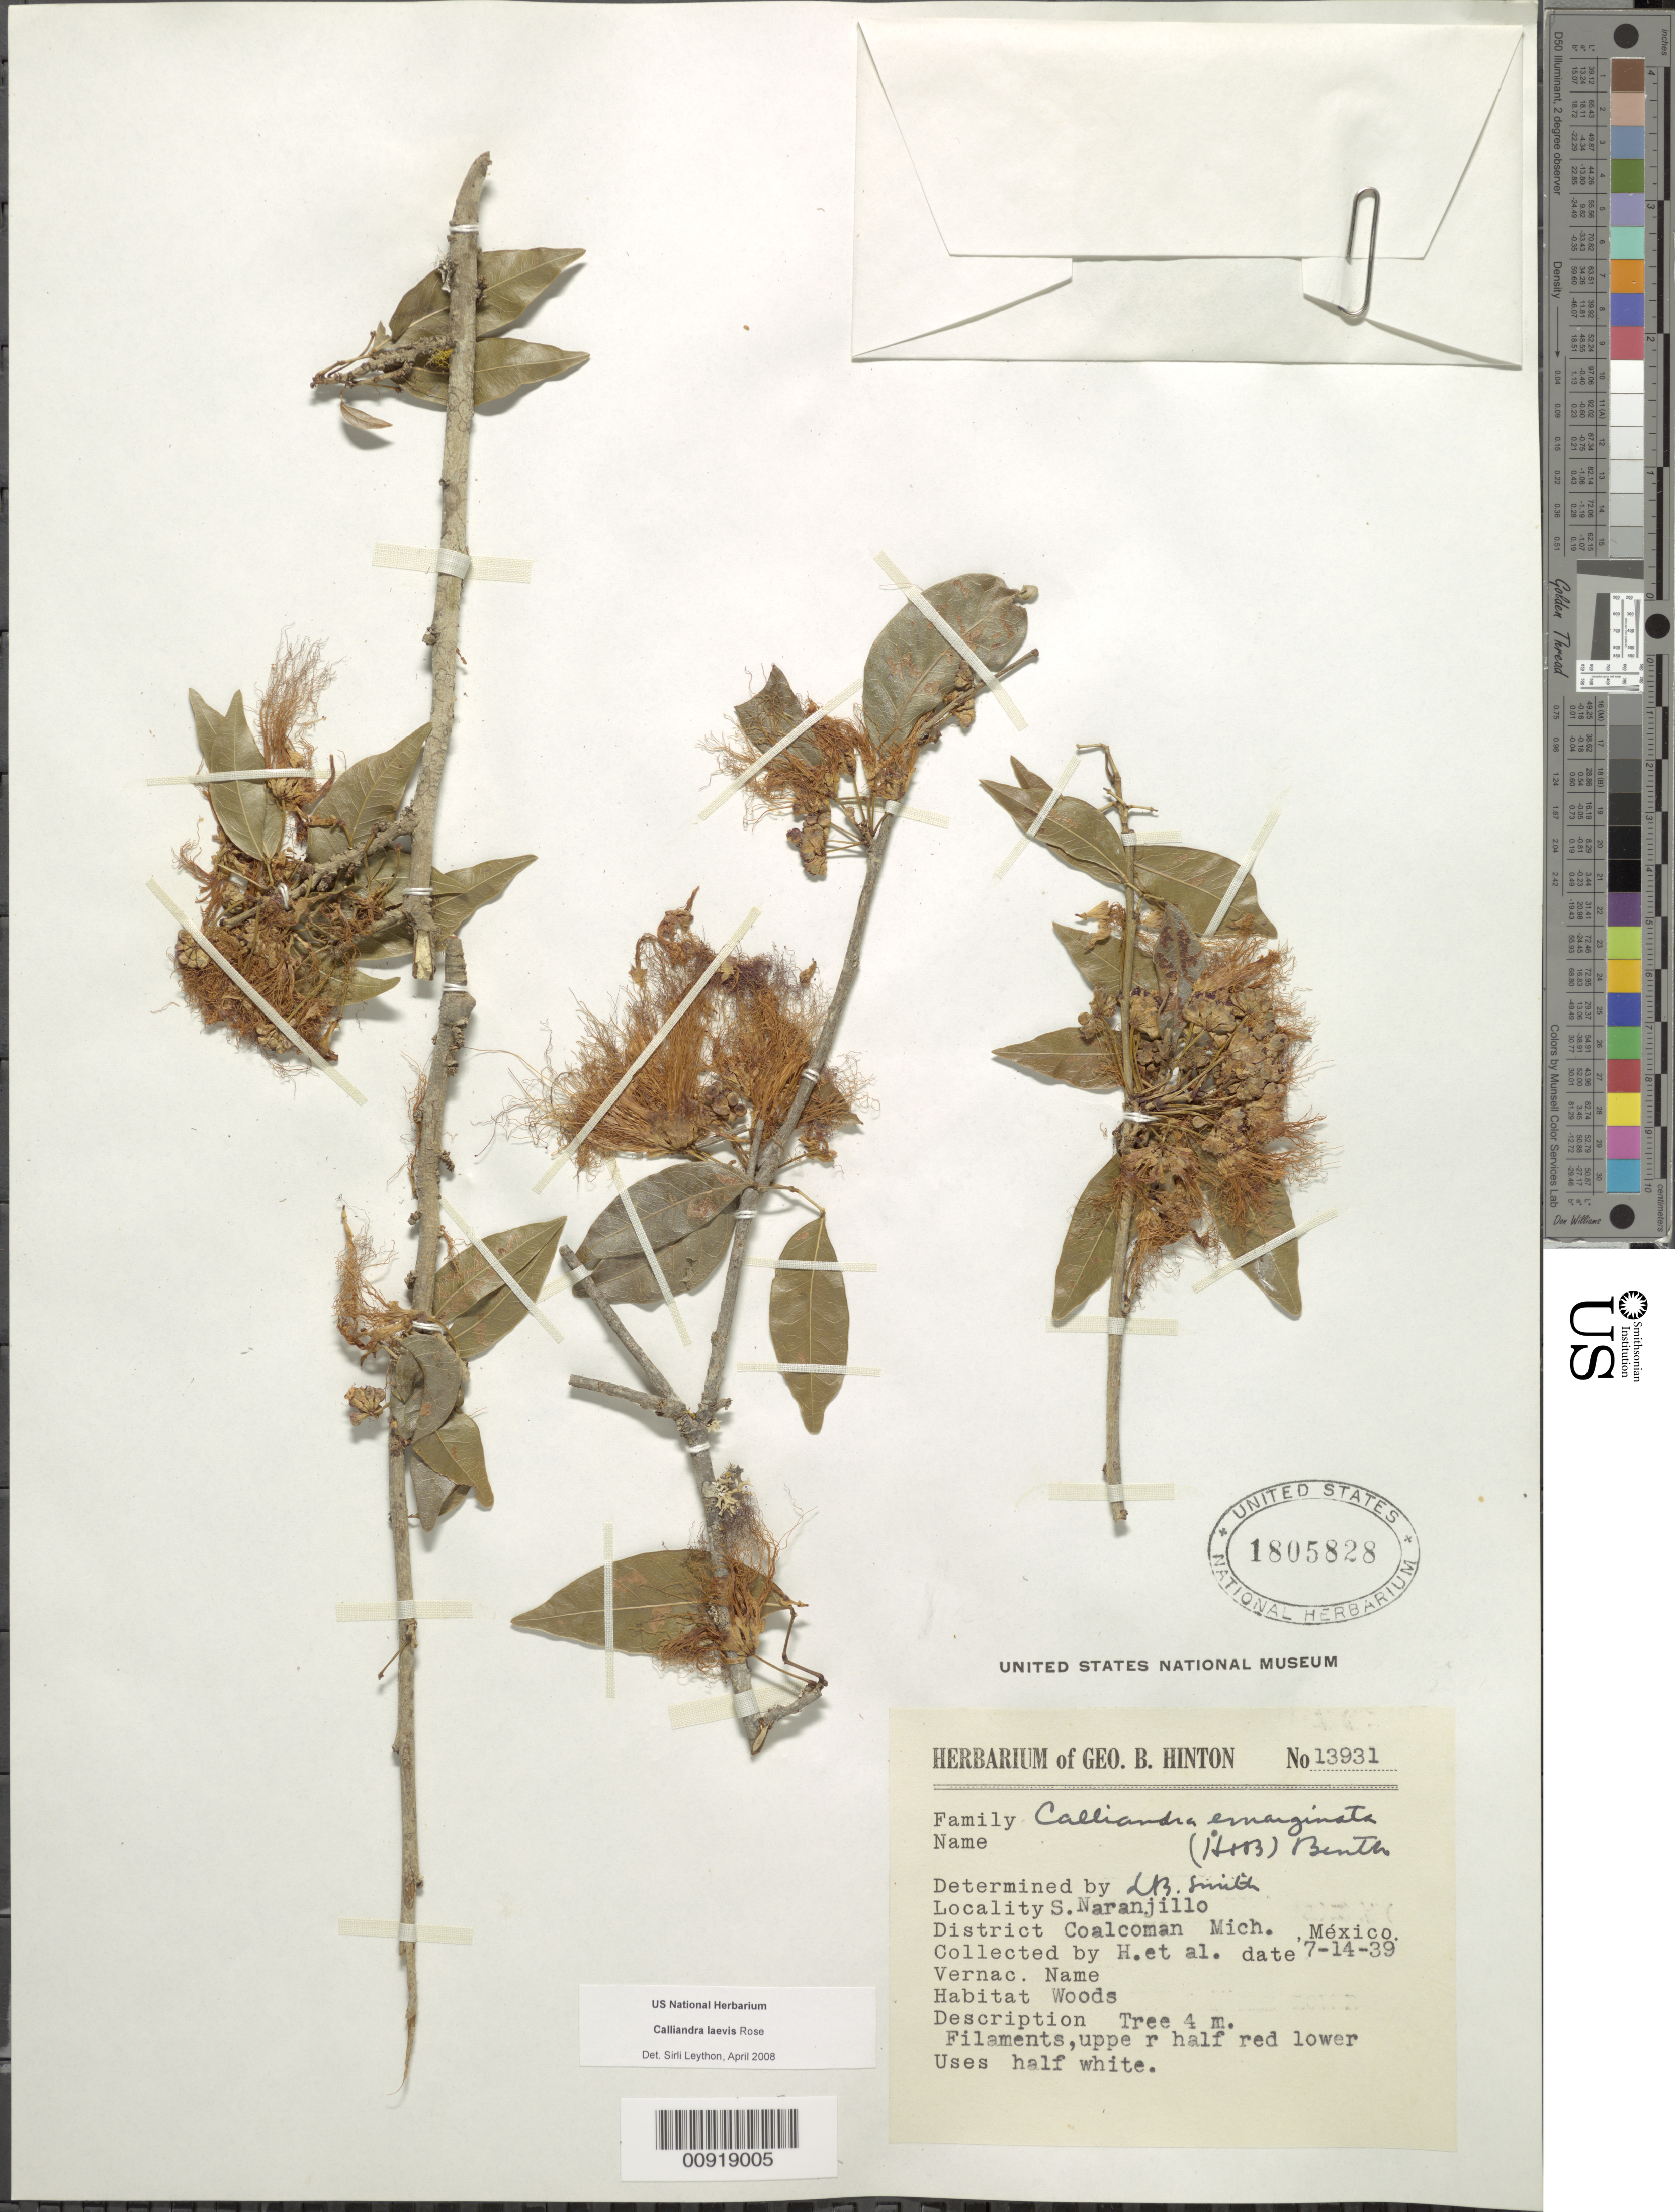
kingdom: Plantae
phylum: Tracheophyta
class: Magnoliopsida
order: Fabales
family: Fabaceae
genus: Calliandra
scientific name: Calliandra laevis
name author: Rose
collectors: G. B. Hinton & et al.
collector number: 13931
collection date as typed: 14 Jul 1939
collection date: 1939-07-14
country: Mexico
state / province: Michoacán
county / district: Coalcomán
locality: S. Naranjillo, District Coalcomán, Michoacán.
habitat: Woods.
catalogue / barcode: US 1805828